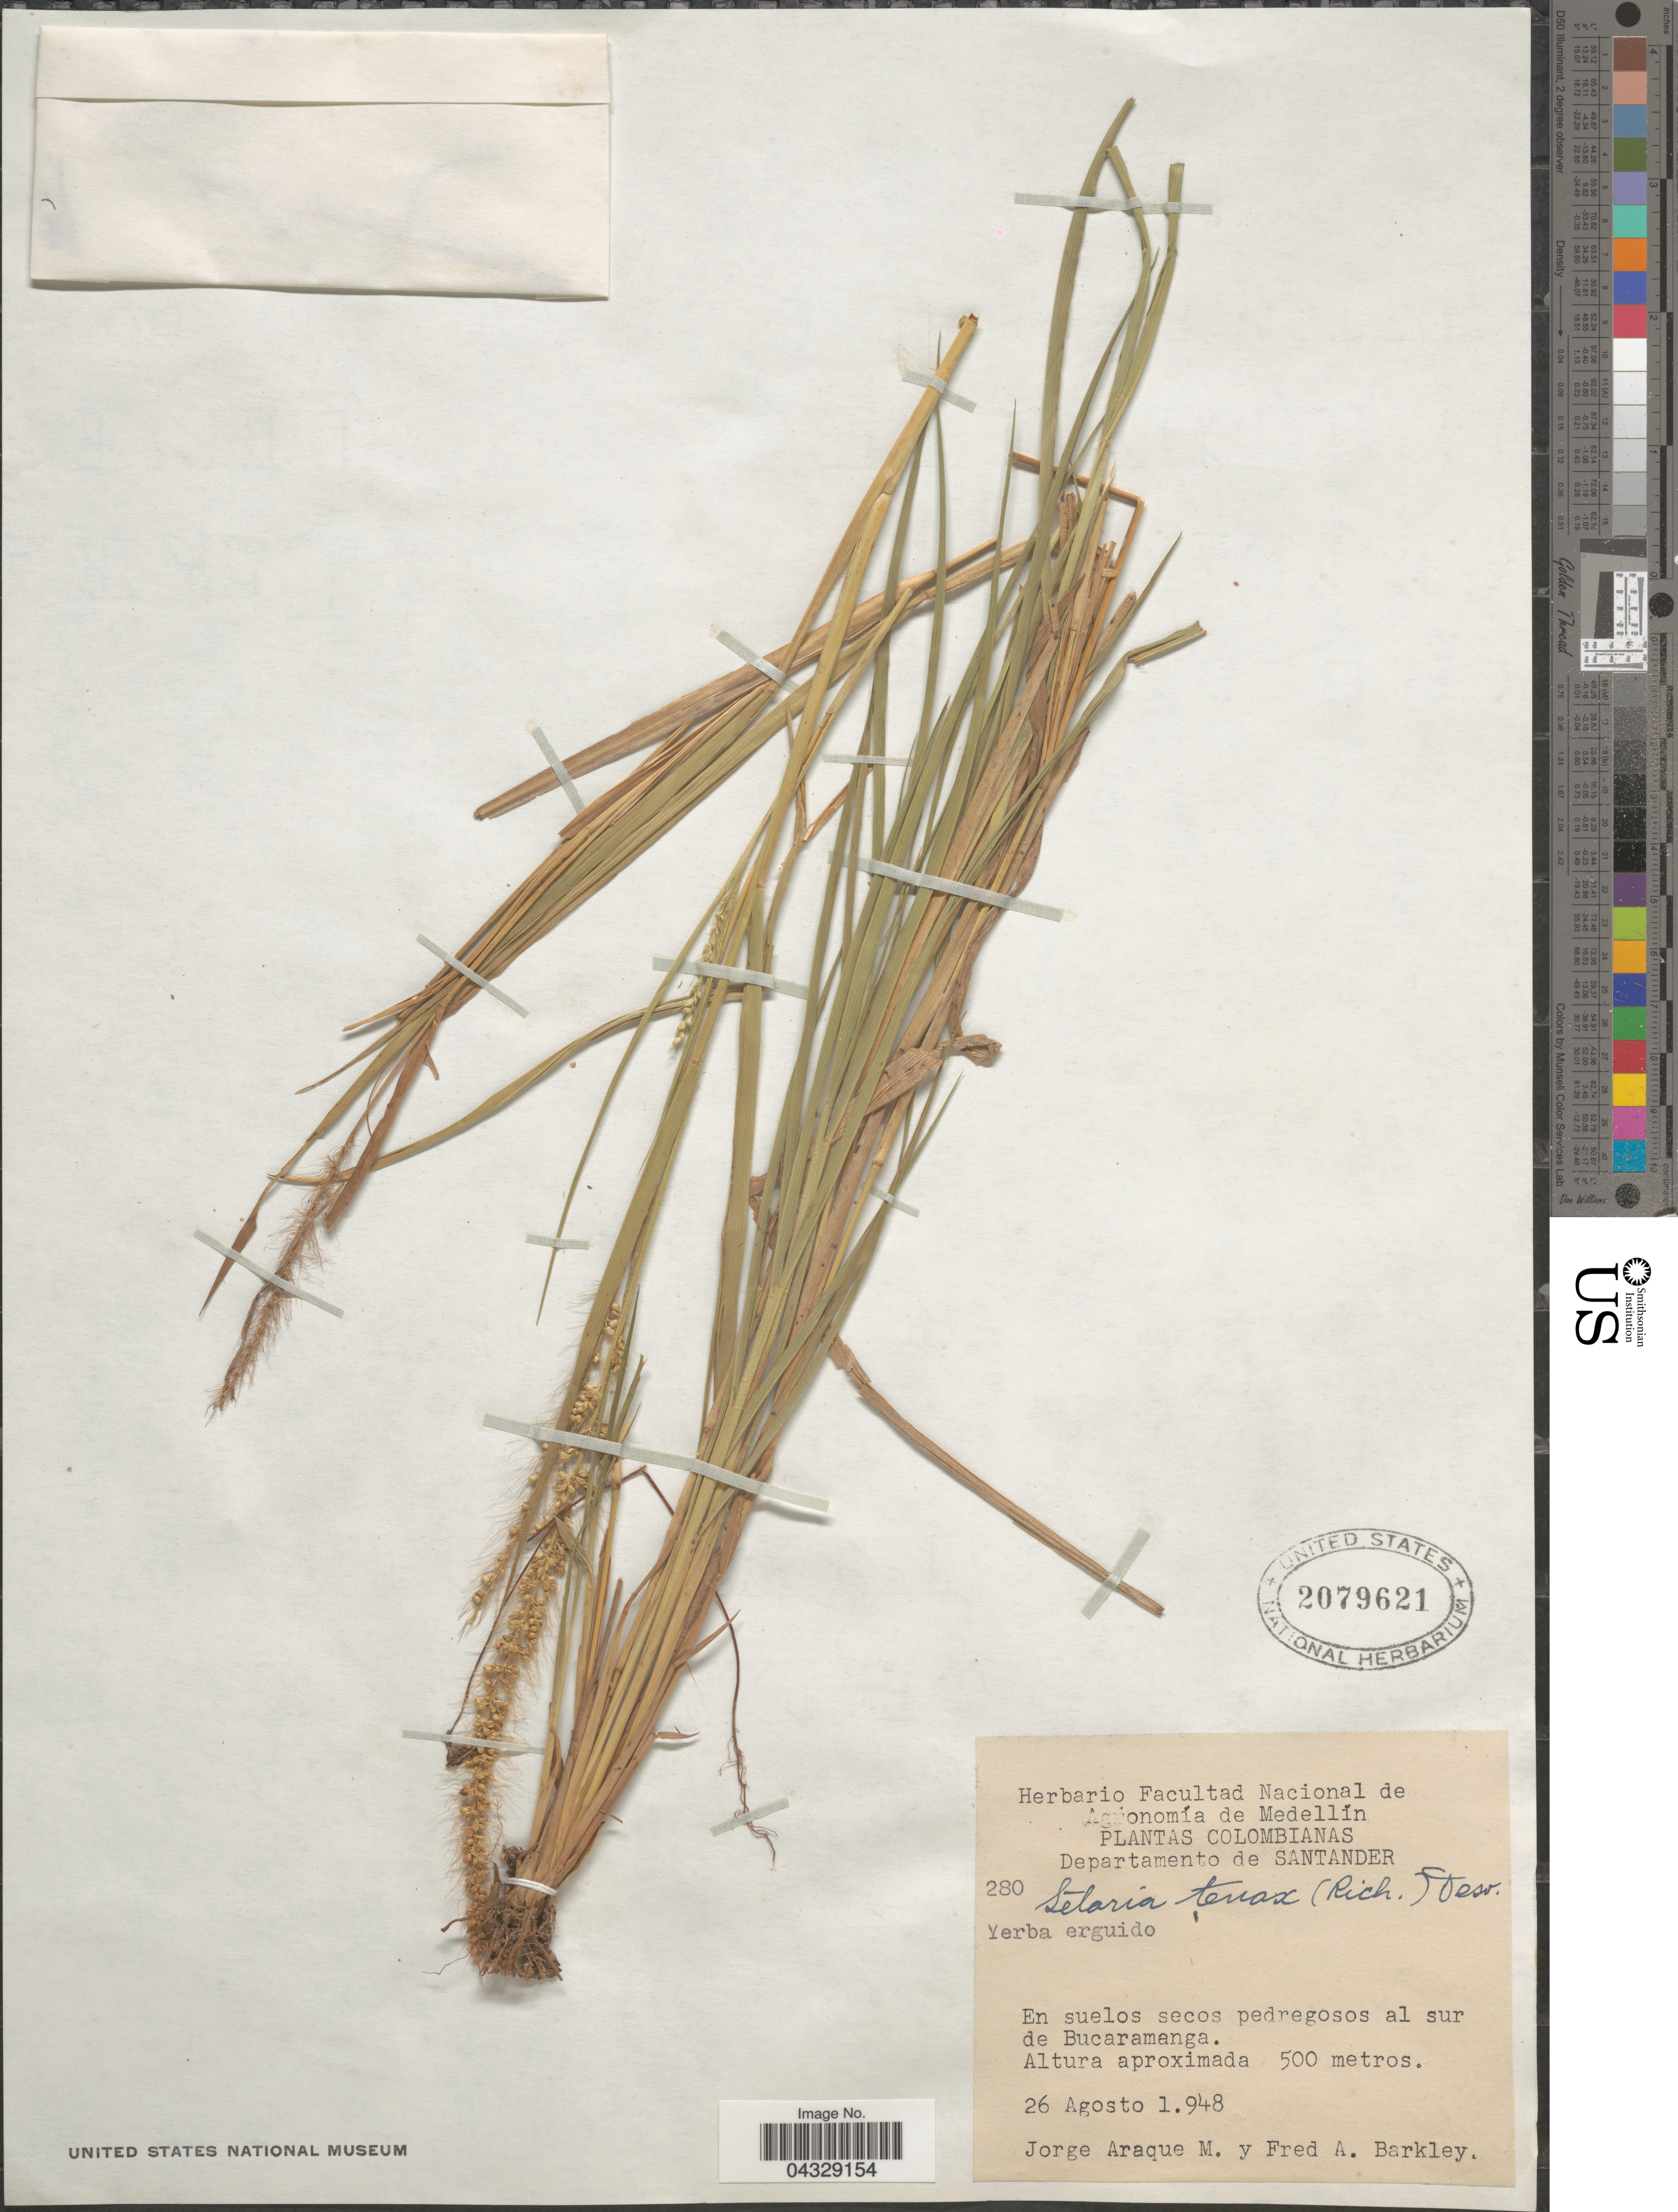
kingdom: Plantae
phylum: Tracheophyta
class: Liliopsida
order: Poales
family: Poaceae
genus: Setaria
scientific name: Setaria tenax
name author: (Rich.) Desv.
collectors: J. Araque Molina & F. A. Barkley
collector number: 280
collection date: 1948-08-26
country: Colombia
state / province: Santander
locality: Departamento de Santander. En suelos secos pedregosos al sur de Bucaramanga.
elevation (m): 500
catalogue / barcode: US 2079621